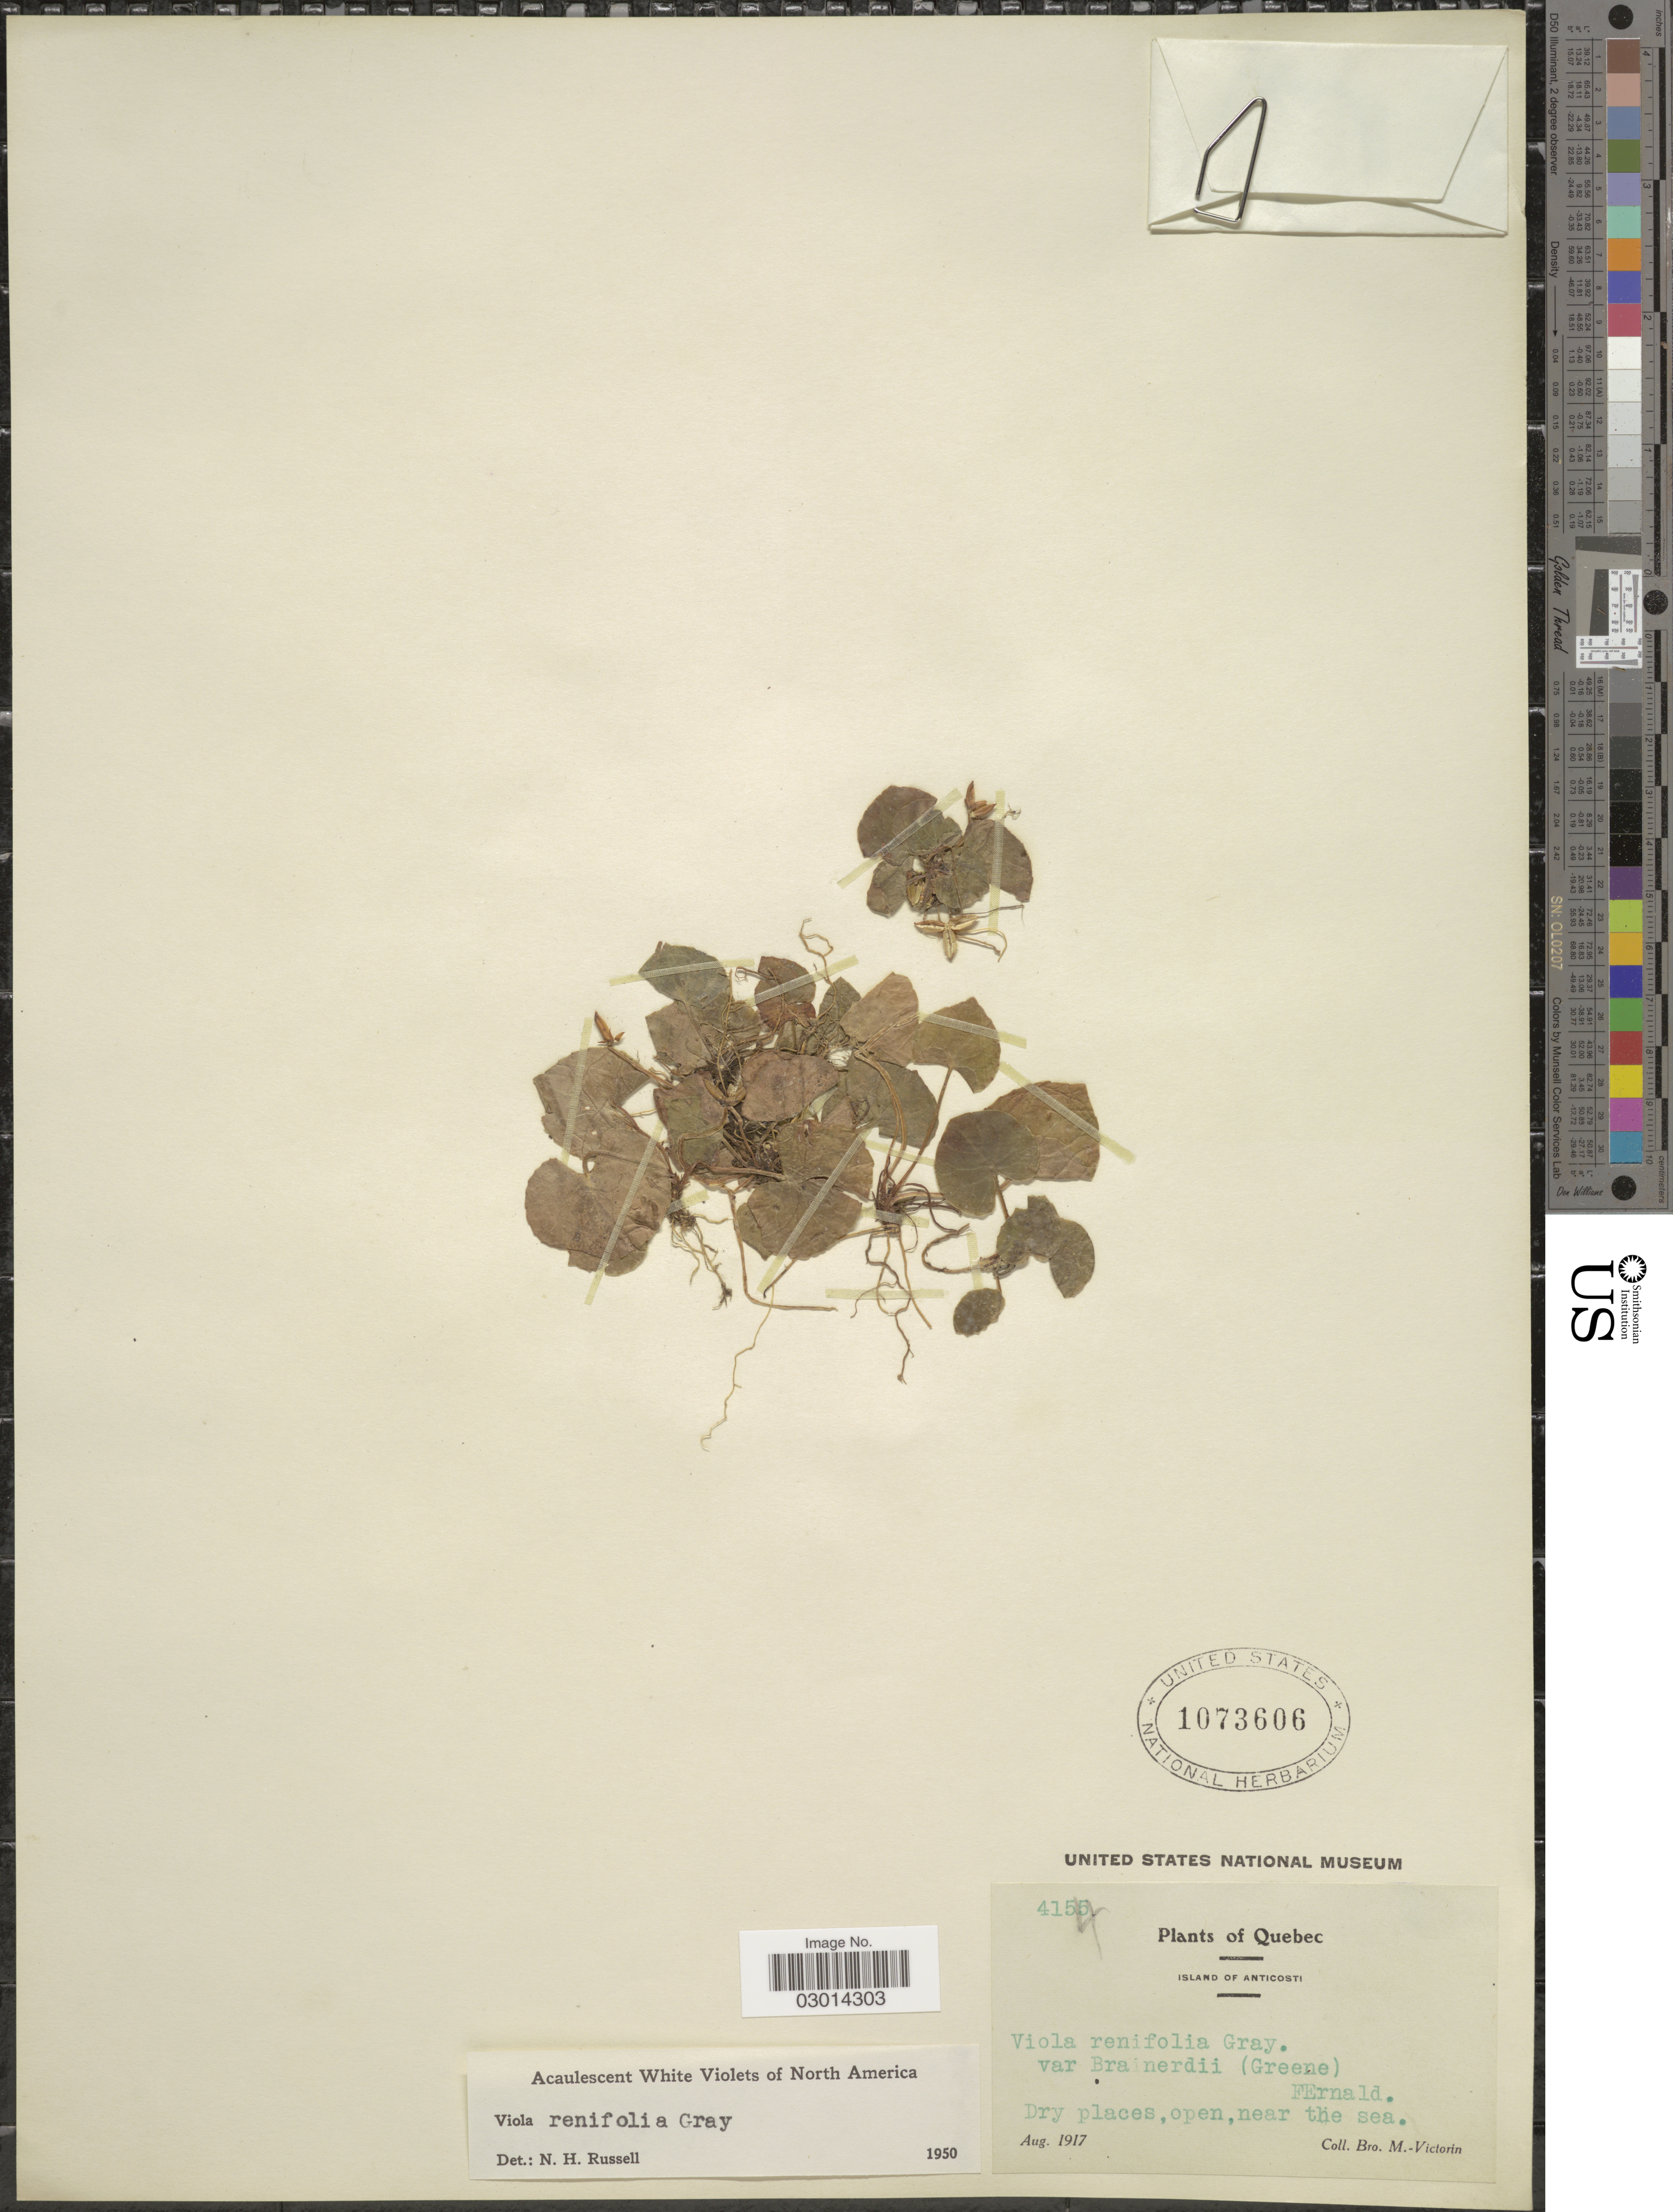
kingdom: Plantae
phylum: Tracheophyta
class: Magnoliopsida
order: Malpighiales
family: Violaceae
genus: Viola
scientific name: Viola renifolia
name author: A. Gray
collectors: Fr. Marie-Victorin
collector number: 4154*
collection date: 1917-08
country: Canada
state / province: Quebec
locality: Island of Anticosti. Near the sea.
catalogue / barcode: US 1073606